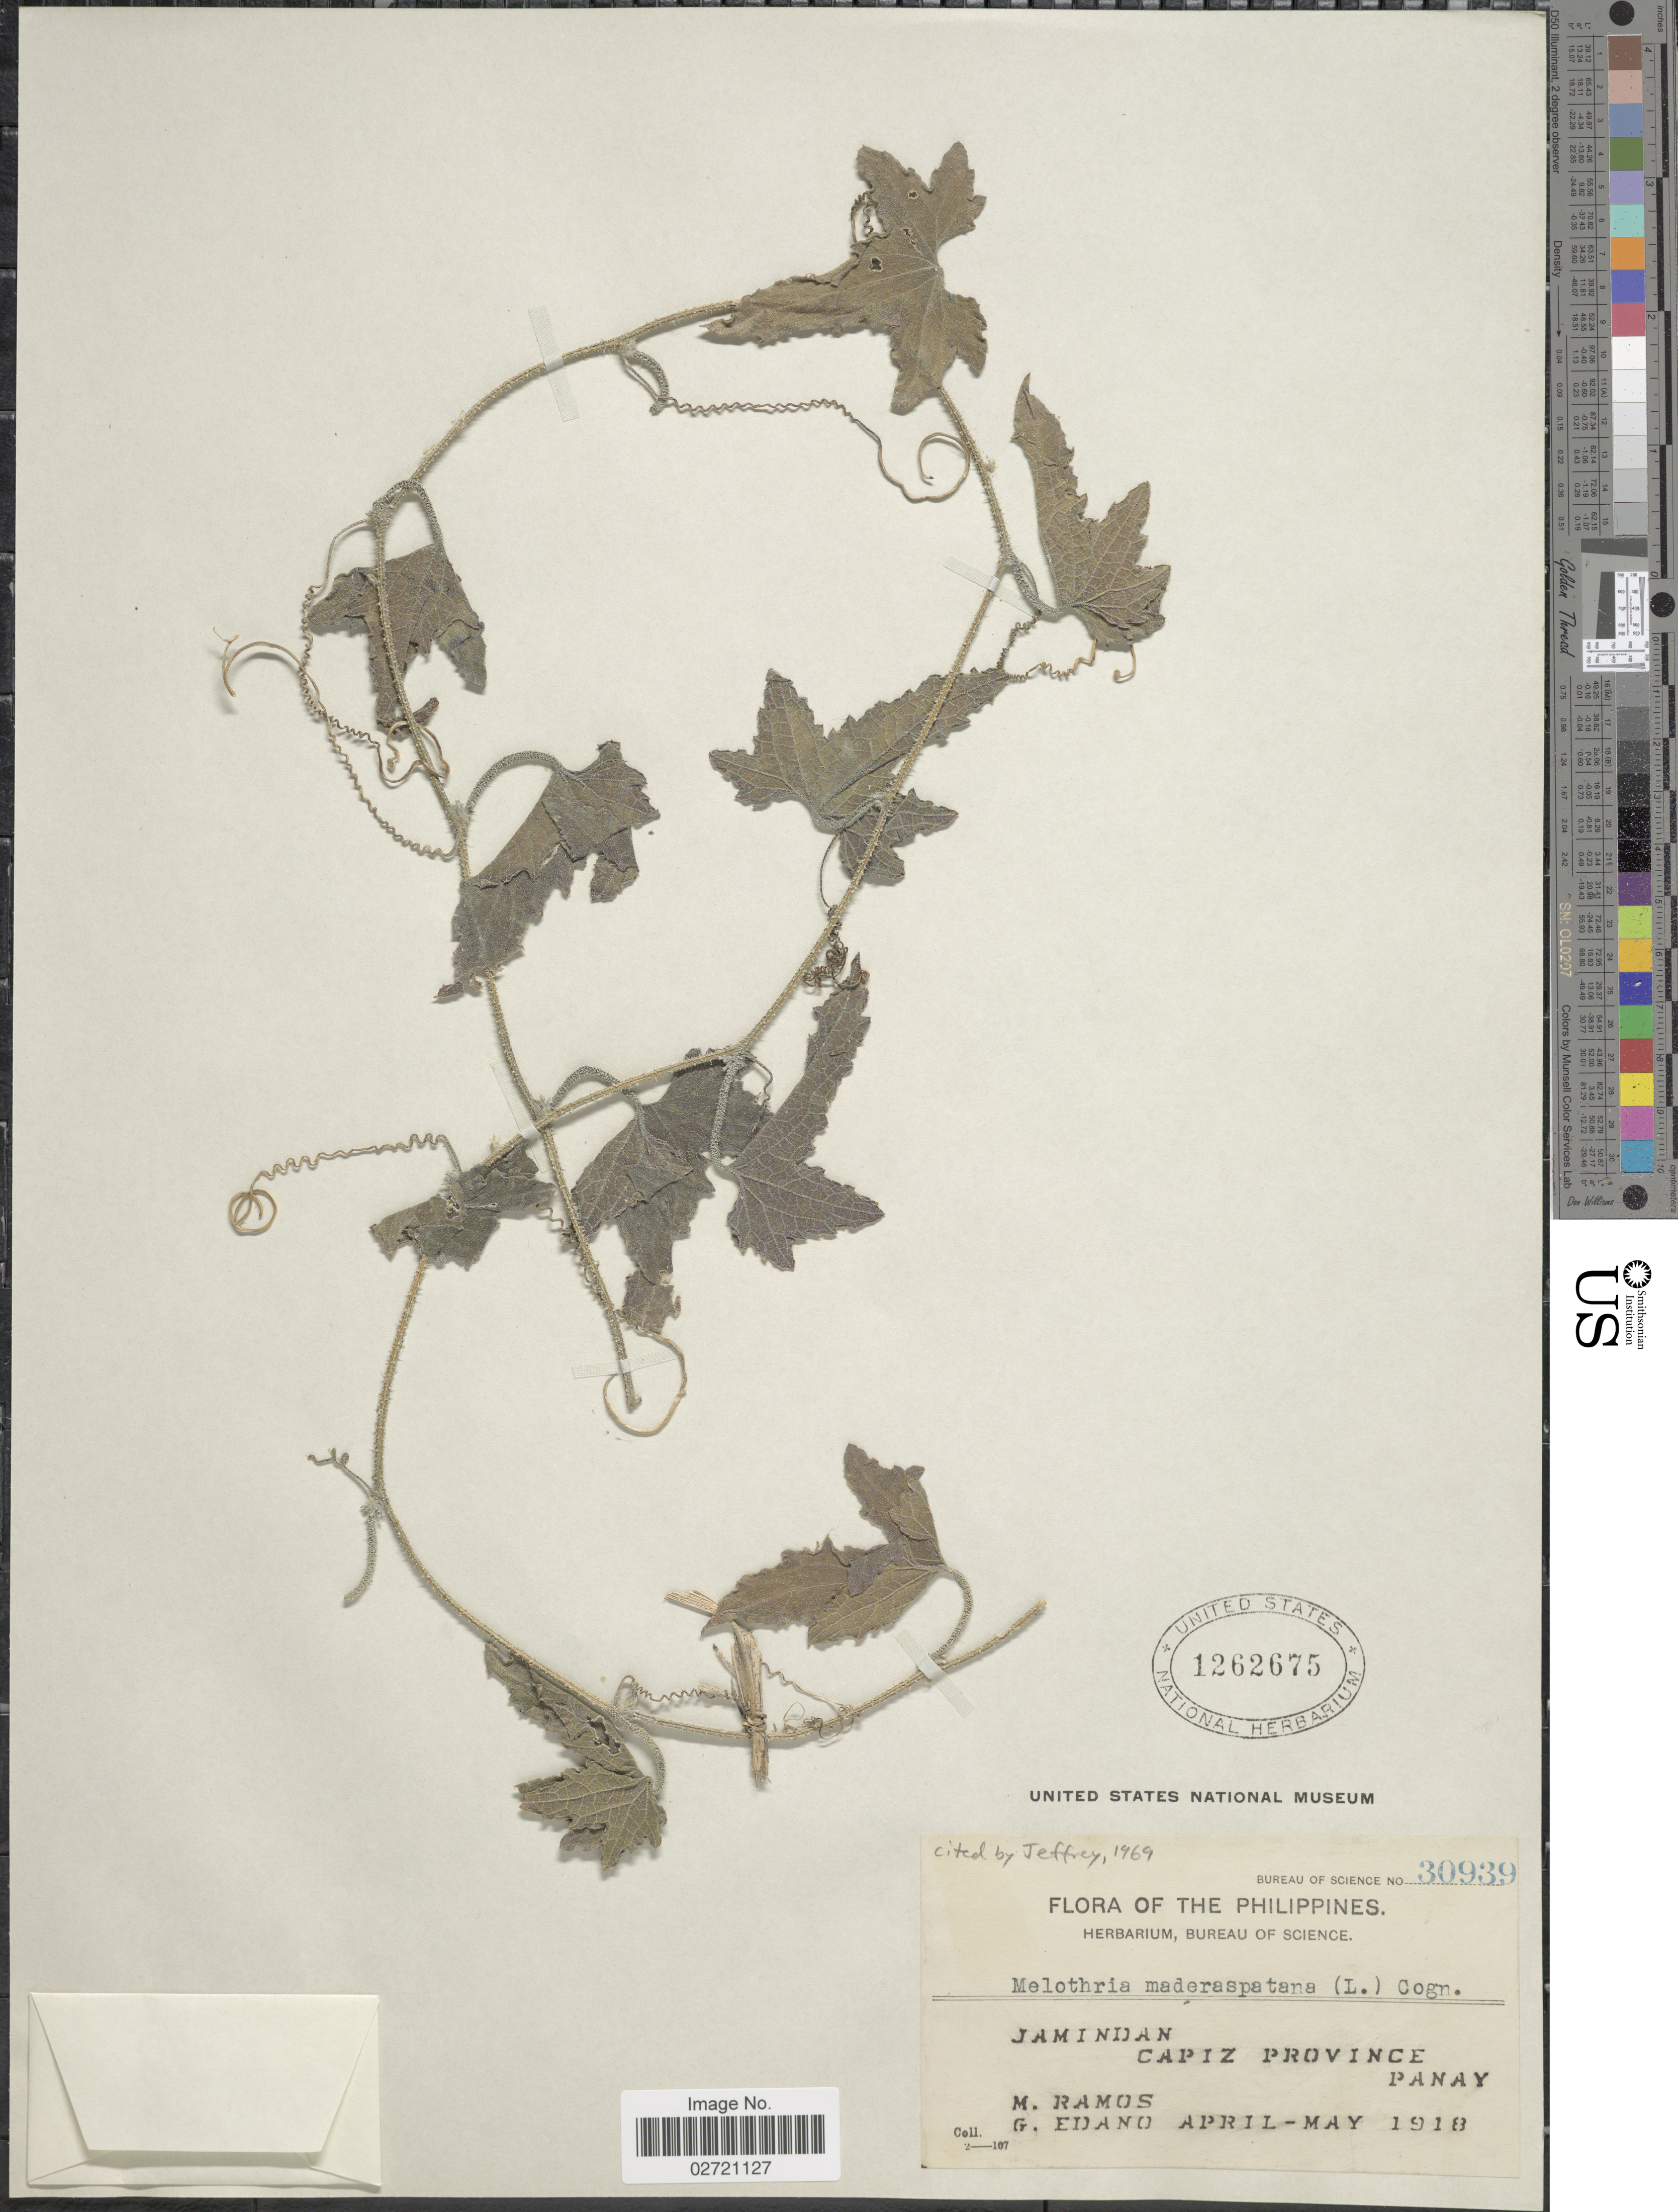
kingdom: Plantae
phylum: Tracheophyta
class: Magnoliopsida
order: Cucurbitales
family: Cucurbitaceae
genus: Cucumis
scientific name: Cucumis maderaspatanus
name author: L.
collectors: M. Ramos & G. Edaño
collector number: Bureau of Science 30939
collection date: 1918-04/1918-05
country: Philippines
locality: Jamindan. Capiz Province, Panay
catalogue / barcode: US 1262675